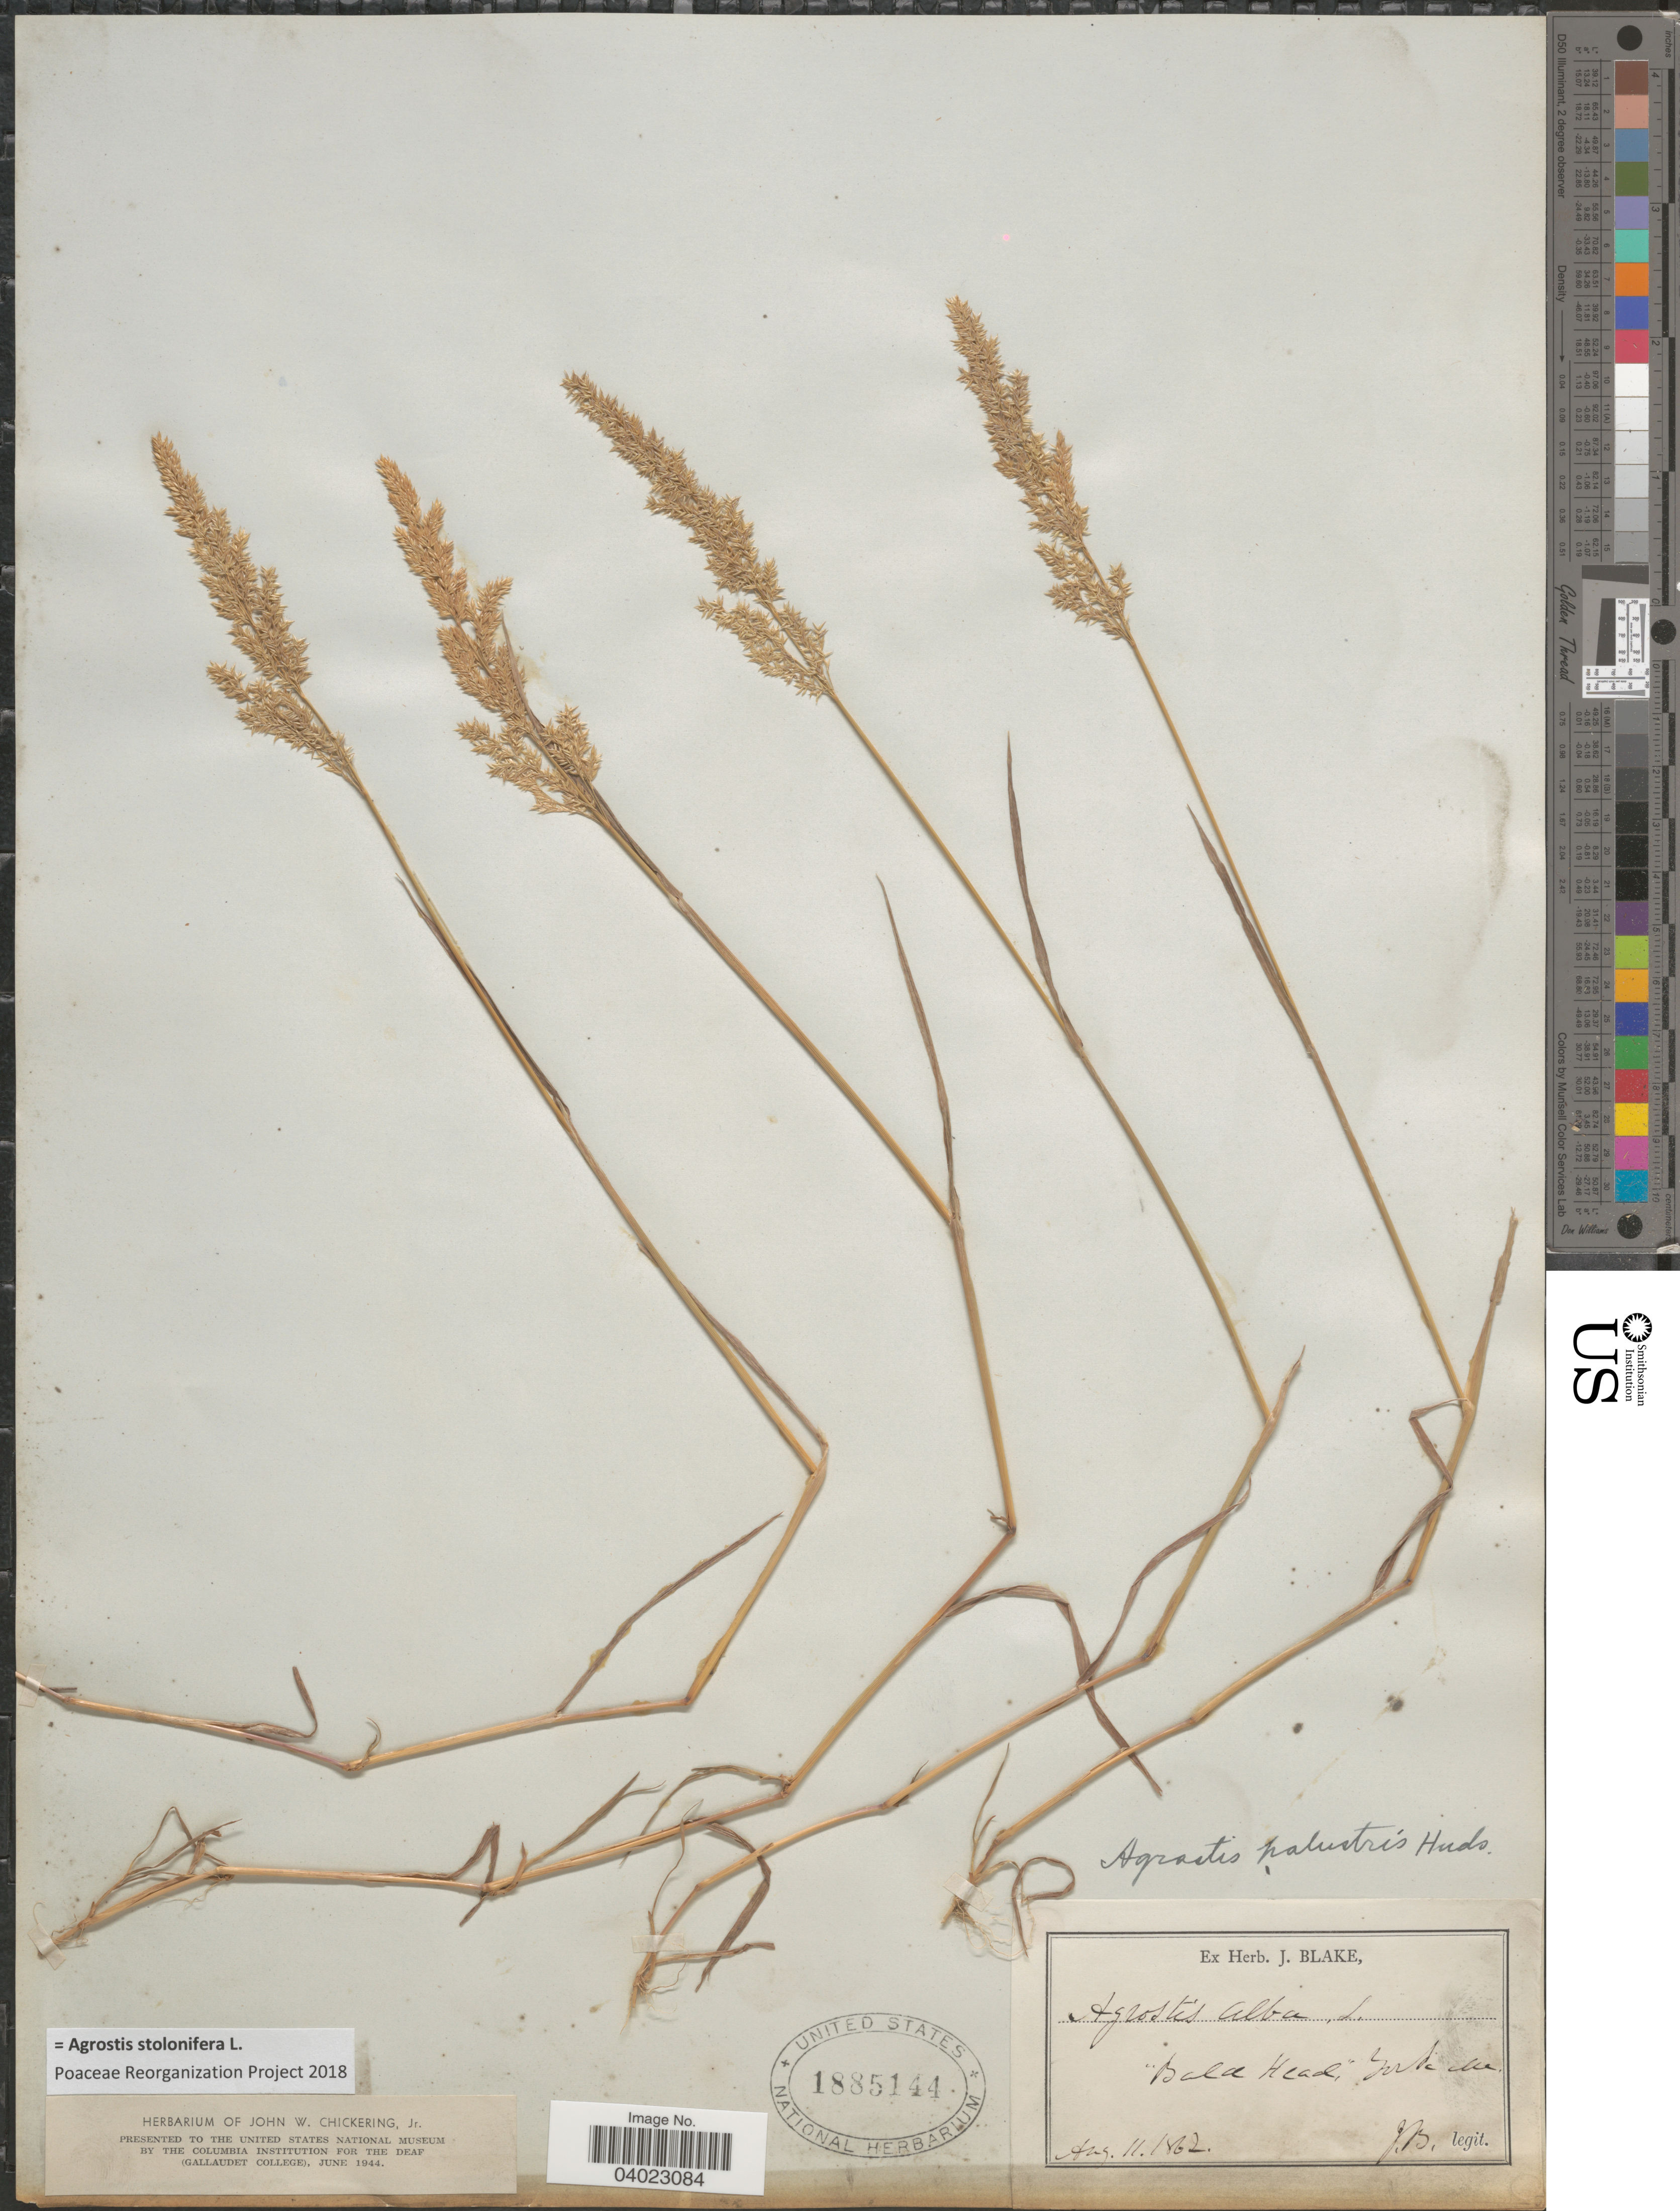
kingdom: Plantae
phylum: Tracheophyta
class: Liliopsida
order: Poales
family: Poaceae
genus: Agrostis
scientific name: Agrostis stolonifera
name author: L.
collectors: J. Blake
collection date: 1862-08-11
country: United States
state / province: Maine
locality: Bald Head,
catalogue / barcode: US 1885144